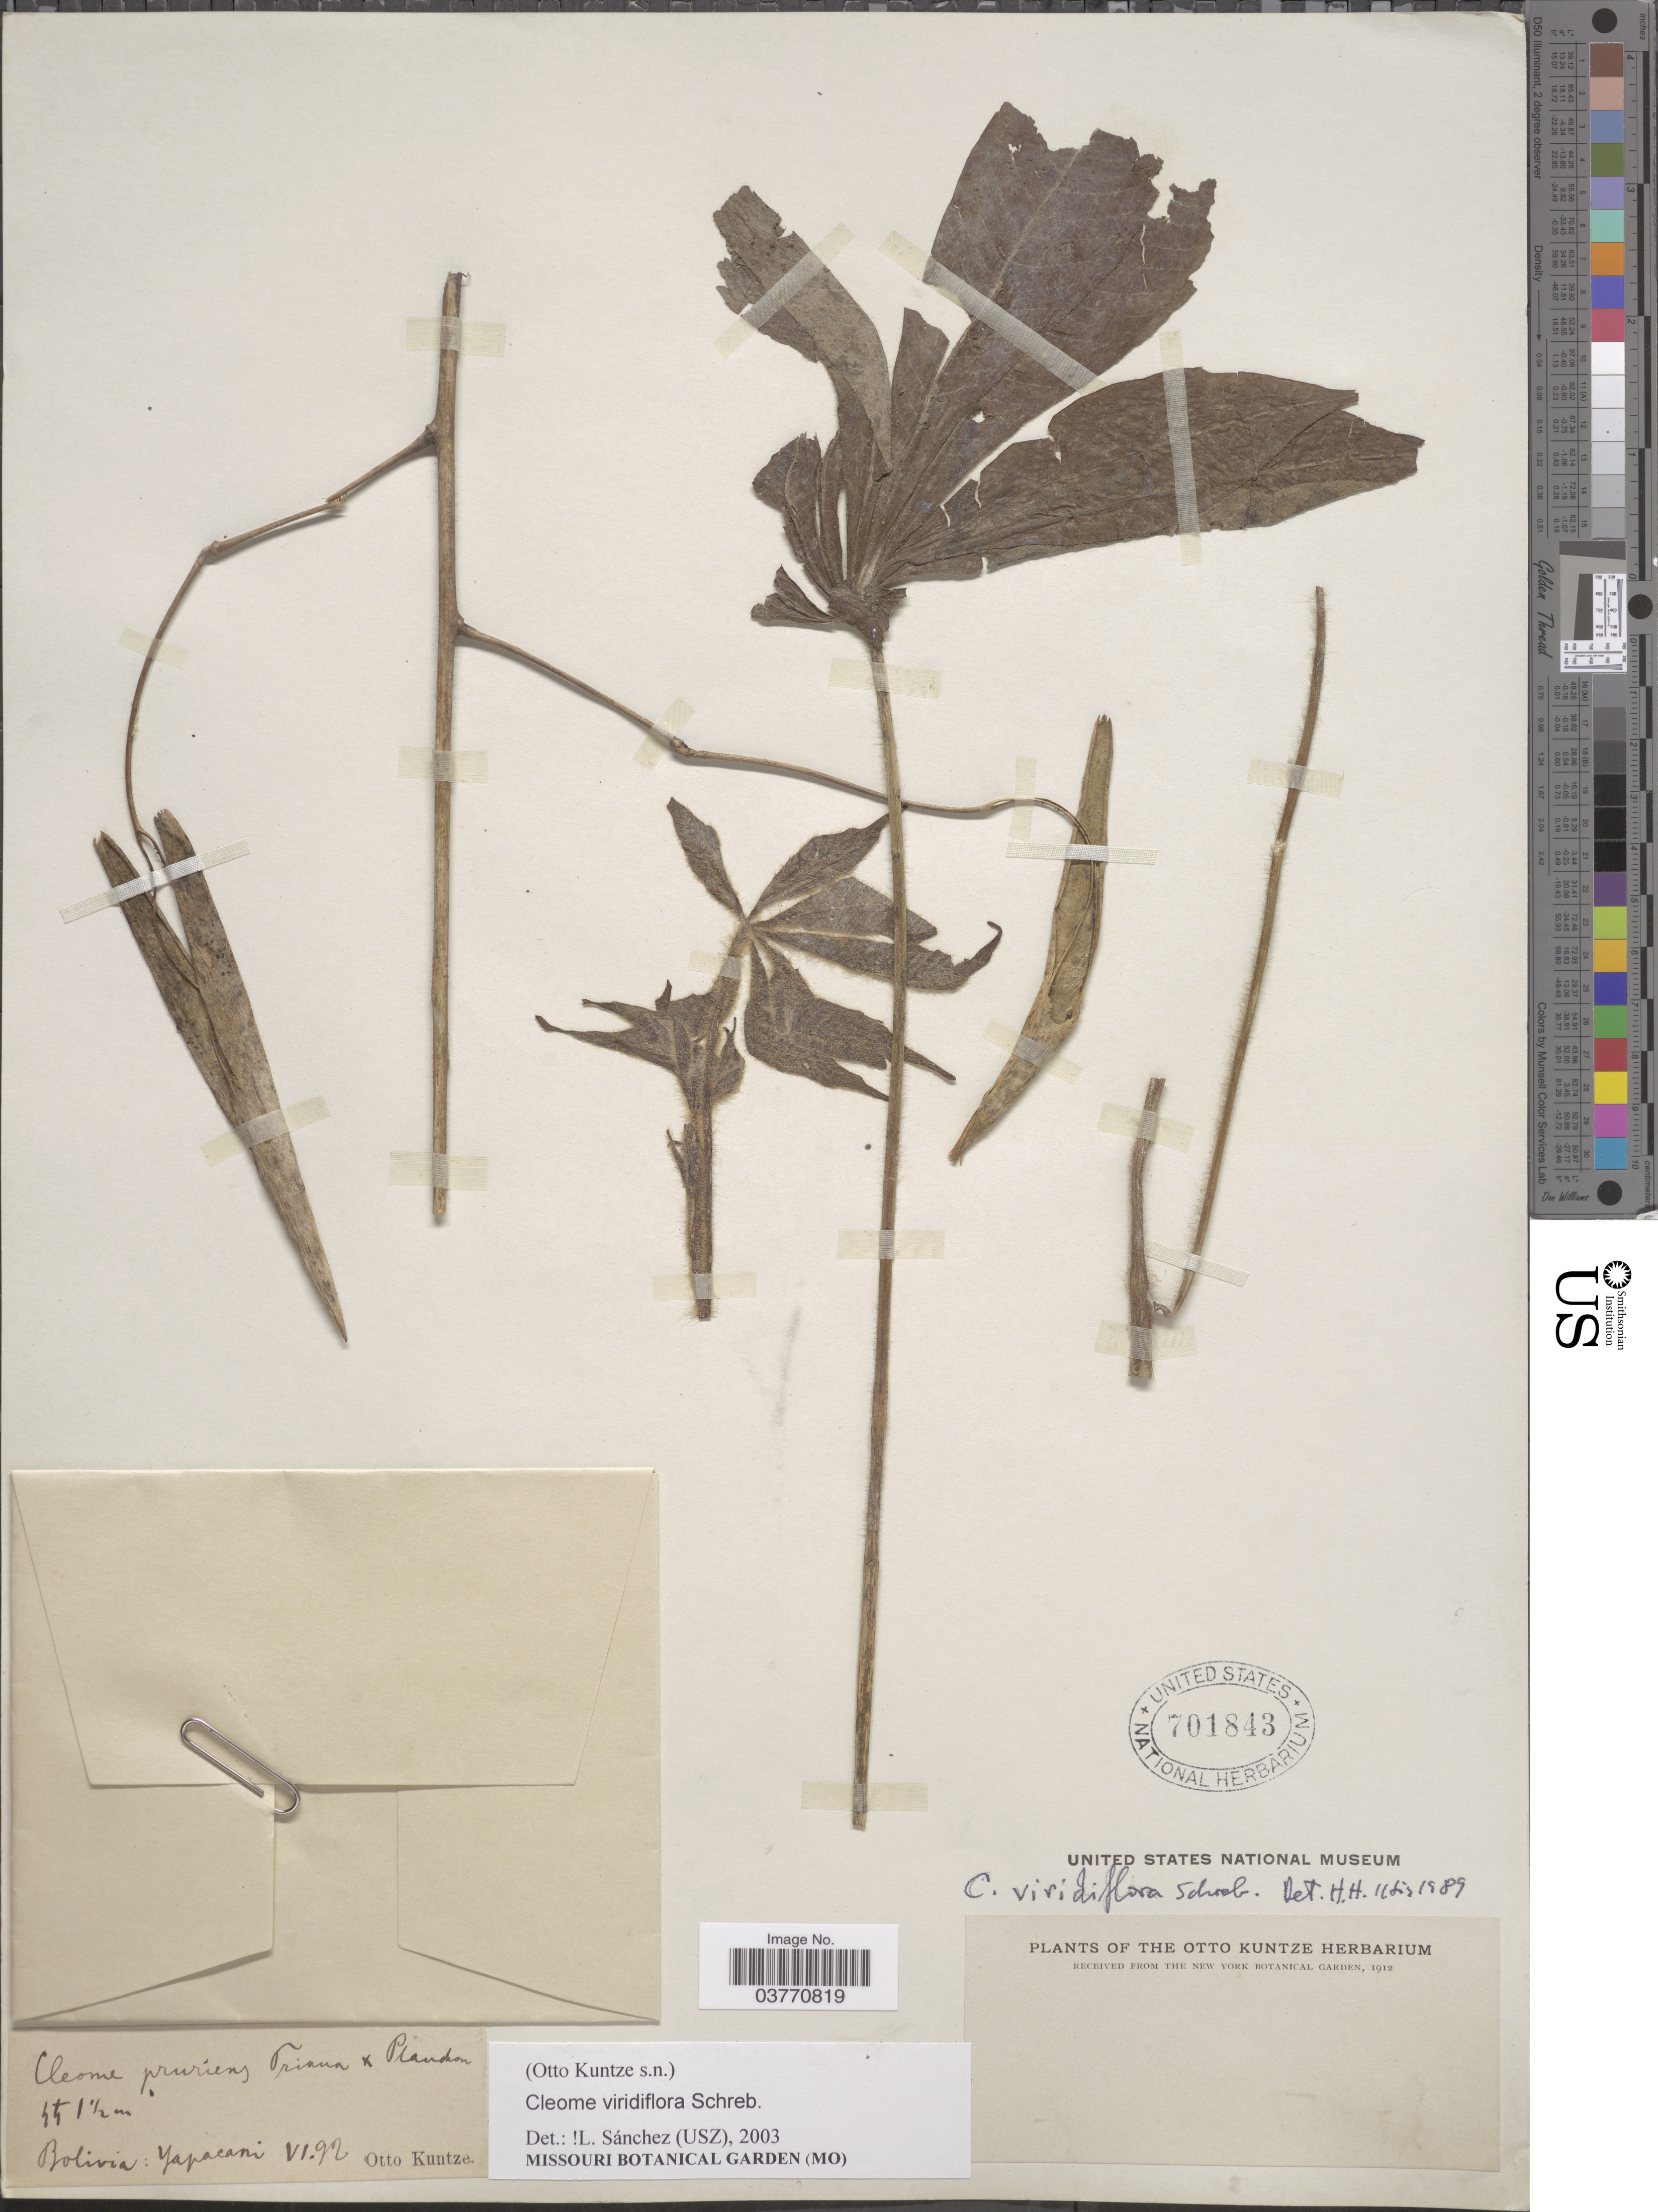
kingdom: Plantae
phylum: Tracheophyta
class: Magnoliopsida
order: Brassicales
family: Cleomaceae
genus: Melidiscus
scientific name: Melidiscus gigantea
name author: (L.) Raf.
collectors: C.E.O. Kuntze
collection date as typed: Transcribed d/m/y: /6/92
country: Bolivia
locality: Yapacani.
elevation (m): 451.5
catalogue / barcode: US 701843